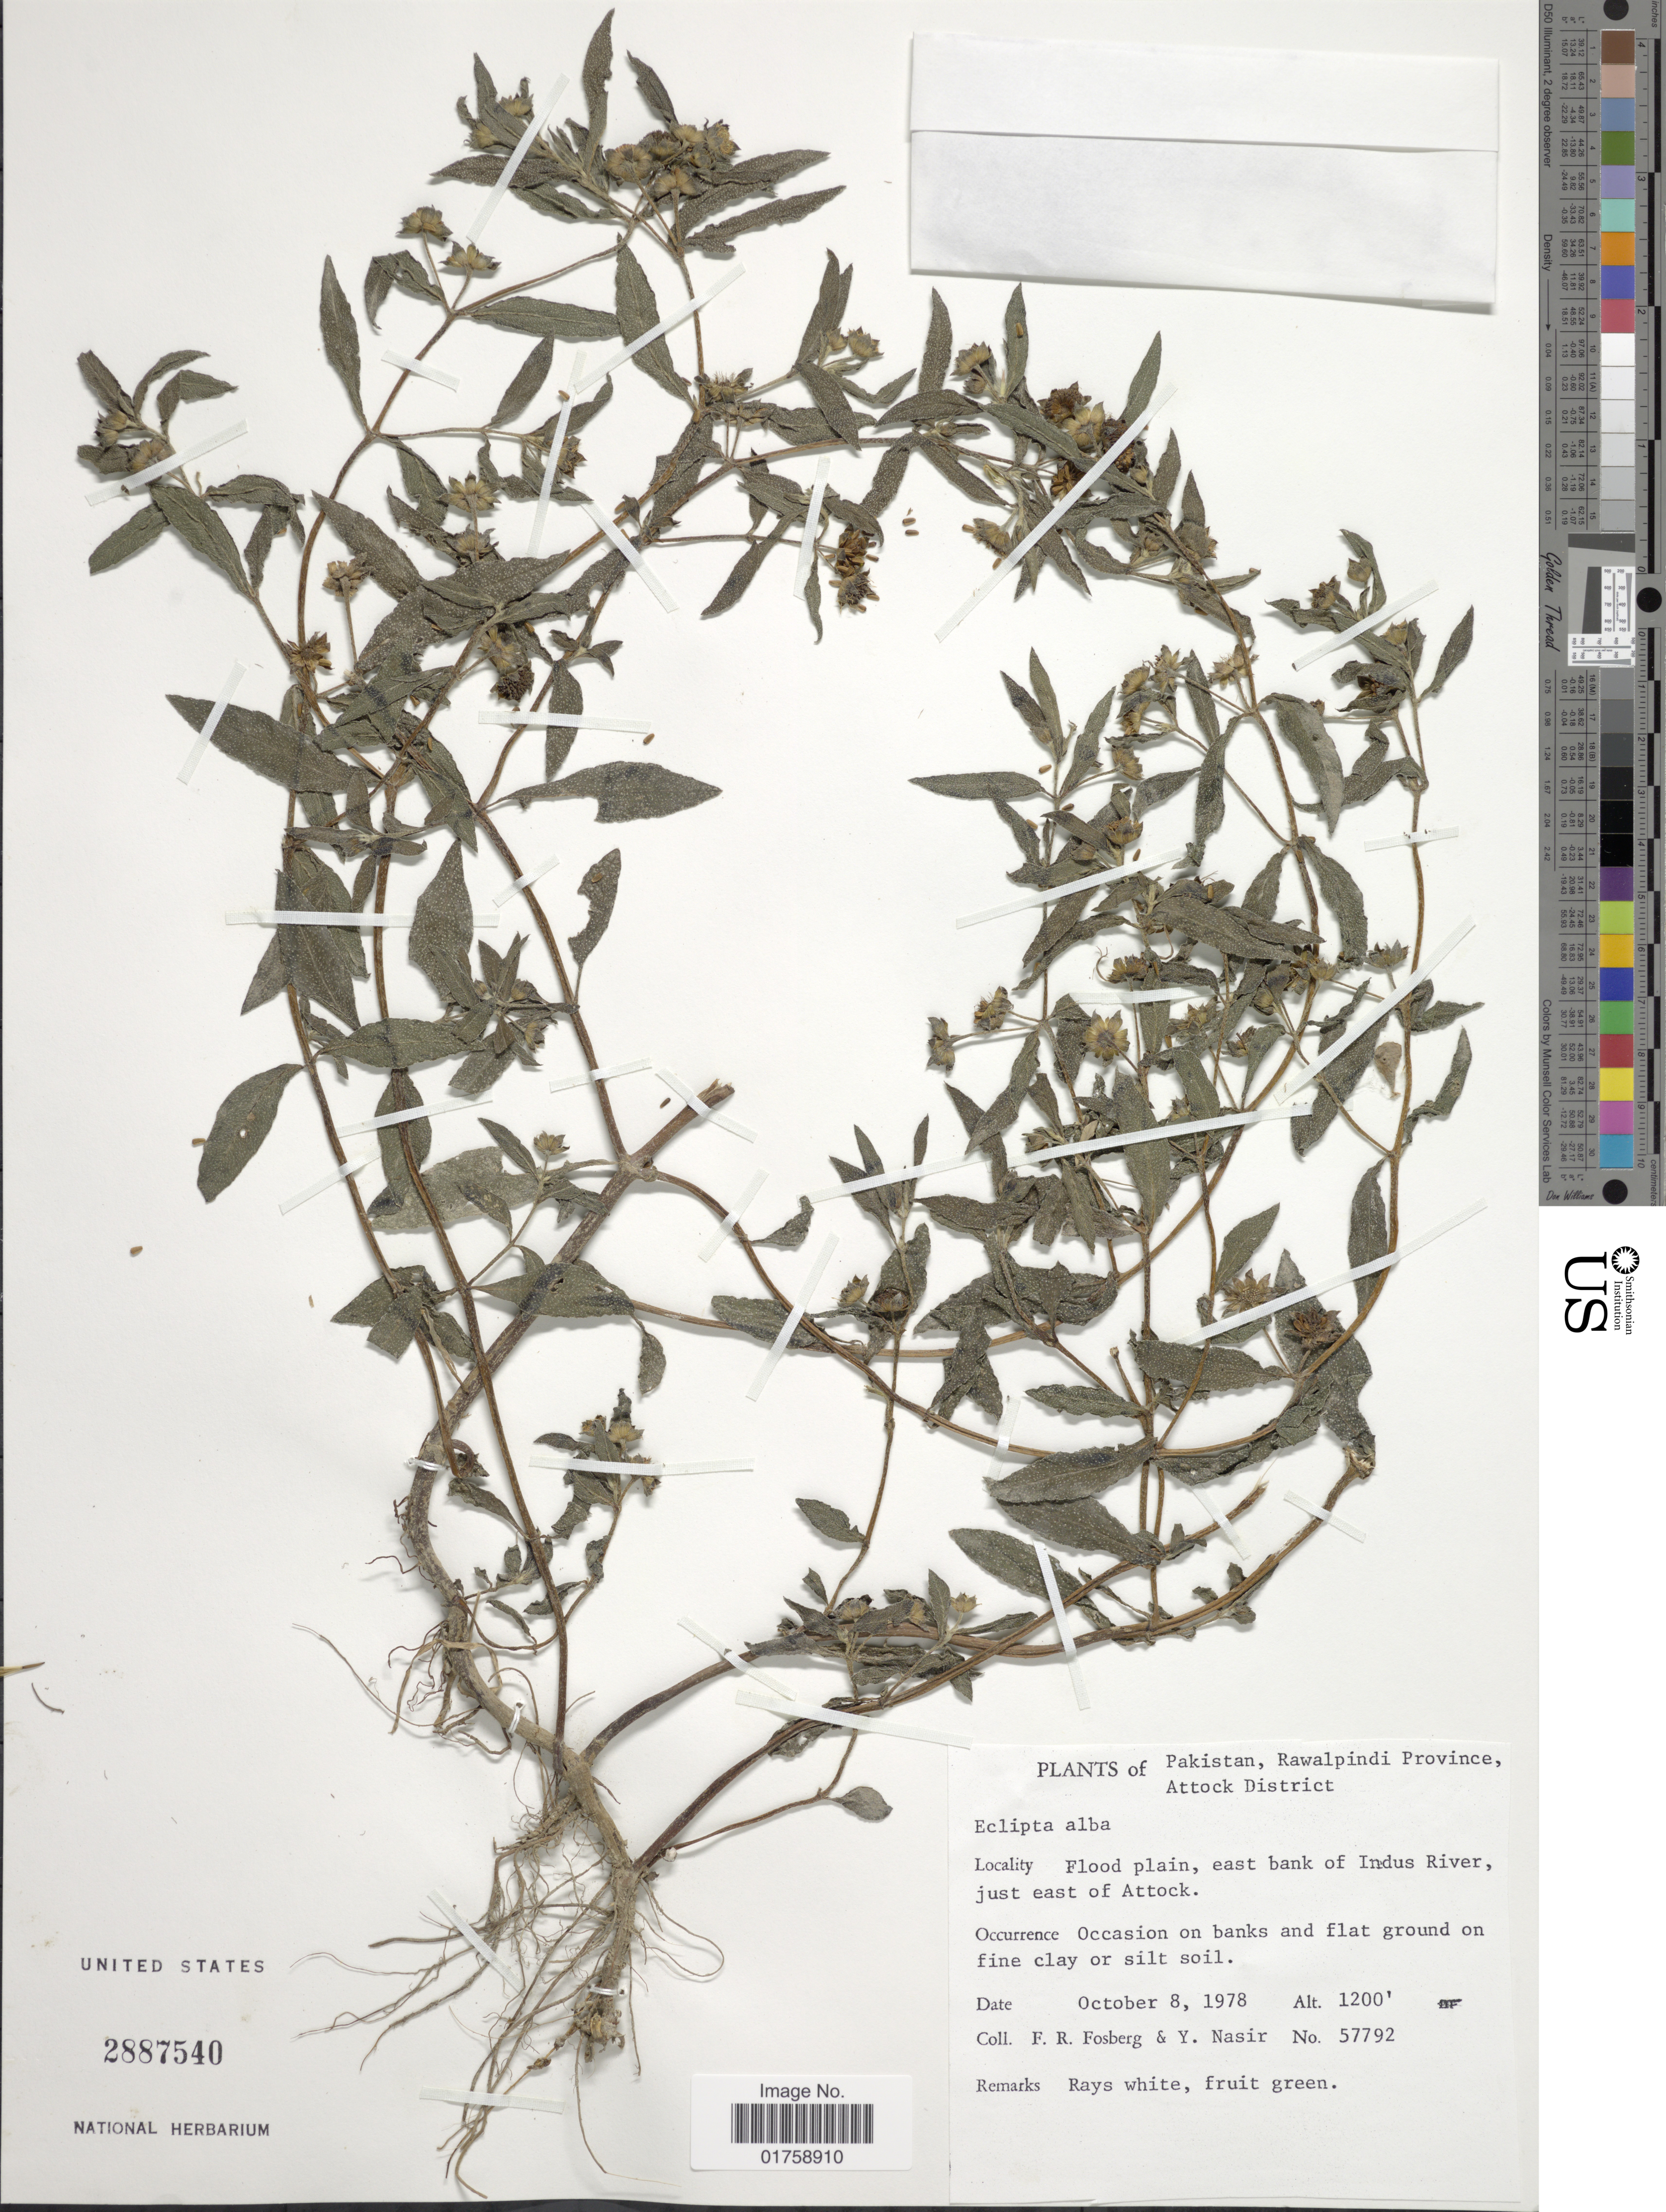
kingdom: Plantae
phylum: Tracheophyta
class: Magnoliopsida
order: Asterales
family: Asteraceae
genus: Eclipta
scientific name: Eclipta prostrata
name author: (L.) L.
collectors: D. R. Stoddart & Y. Nasir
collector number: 57792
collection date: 1978-10-08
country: Pakistan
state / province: Punjab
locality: Pakistan, Rawalpindi Province. Attock District. Flood plain, east bank of Indus River, just east of Attock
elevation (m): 3658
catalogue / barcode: US 2887540